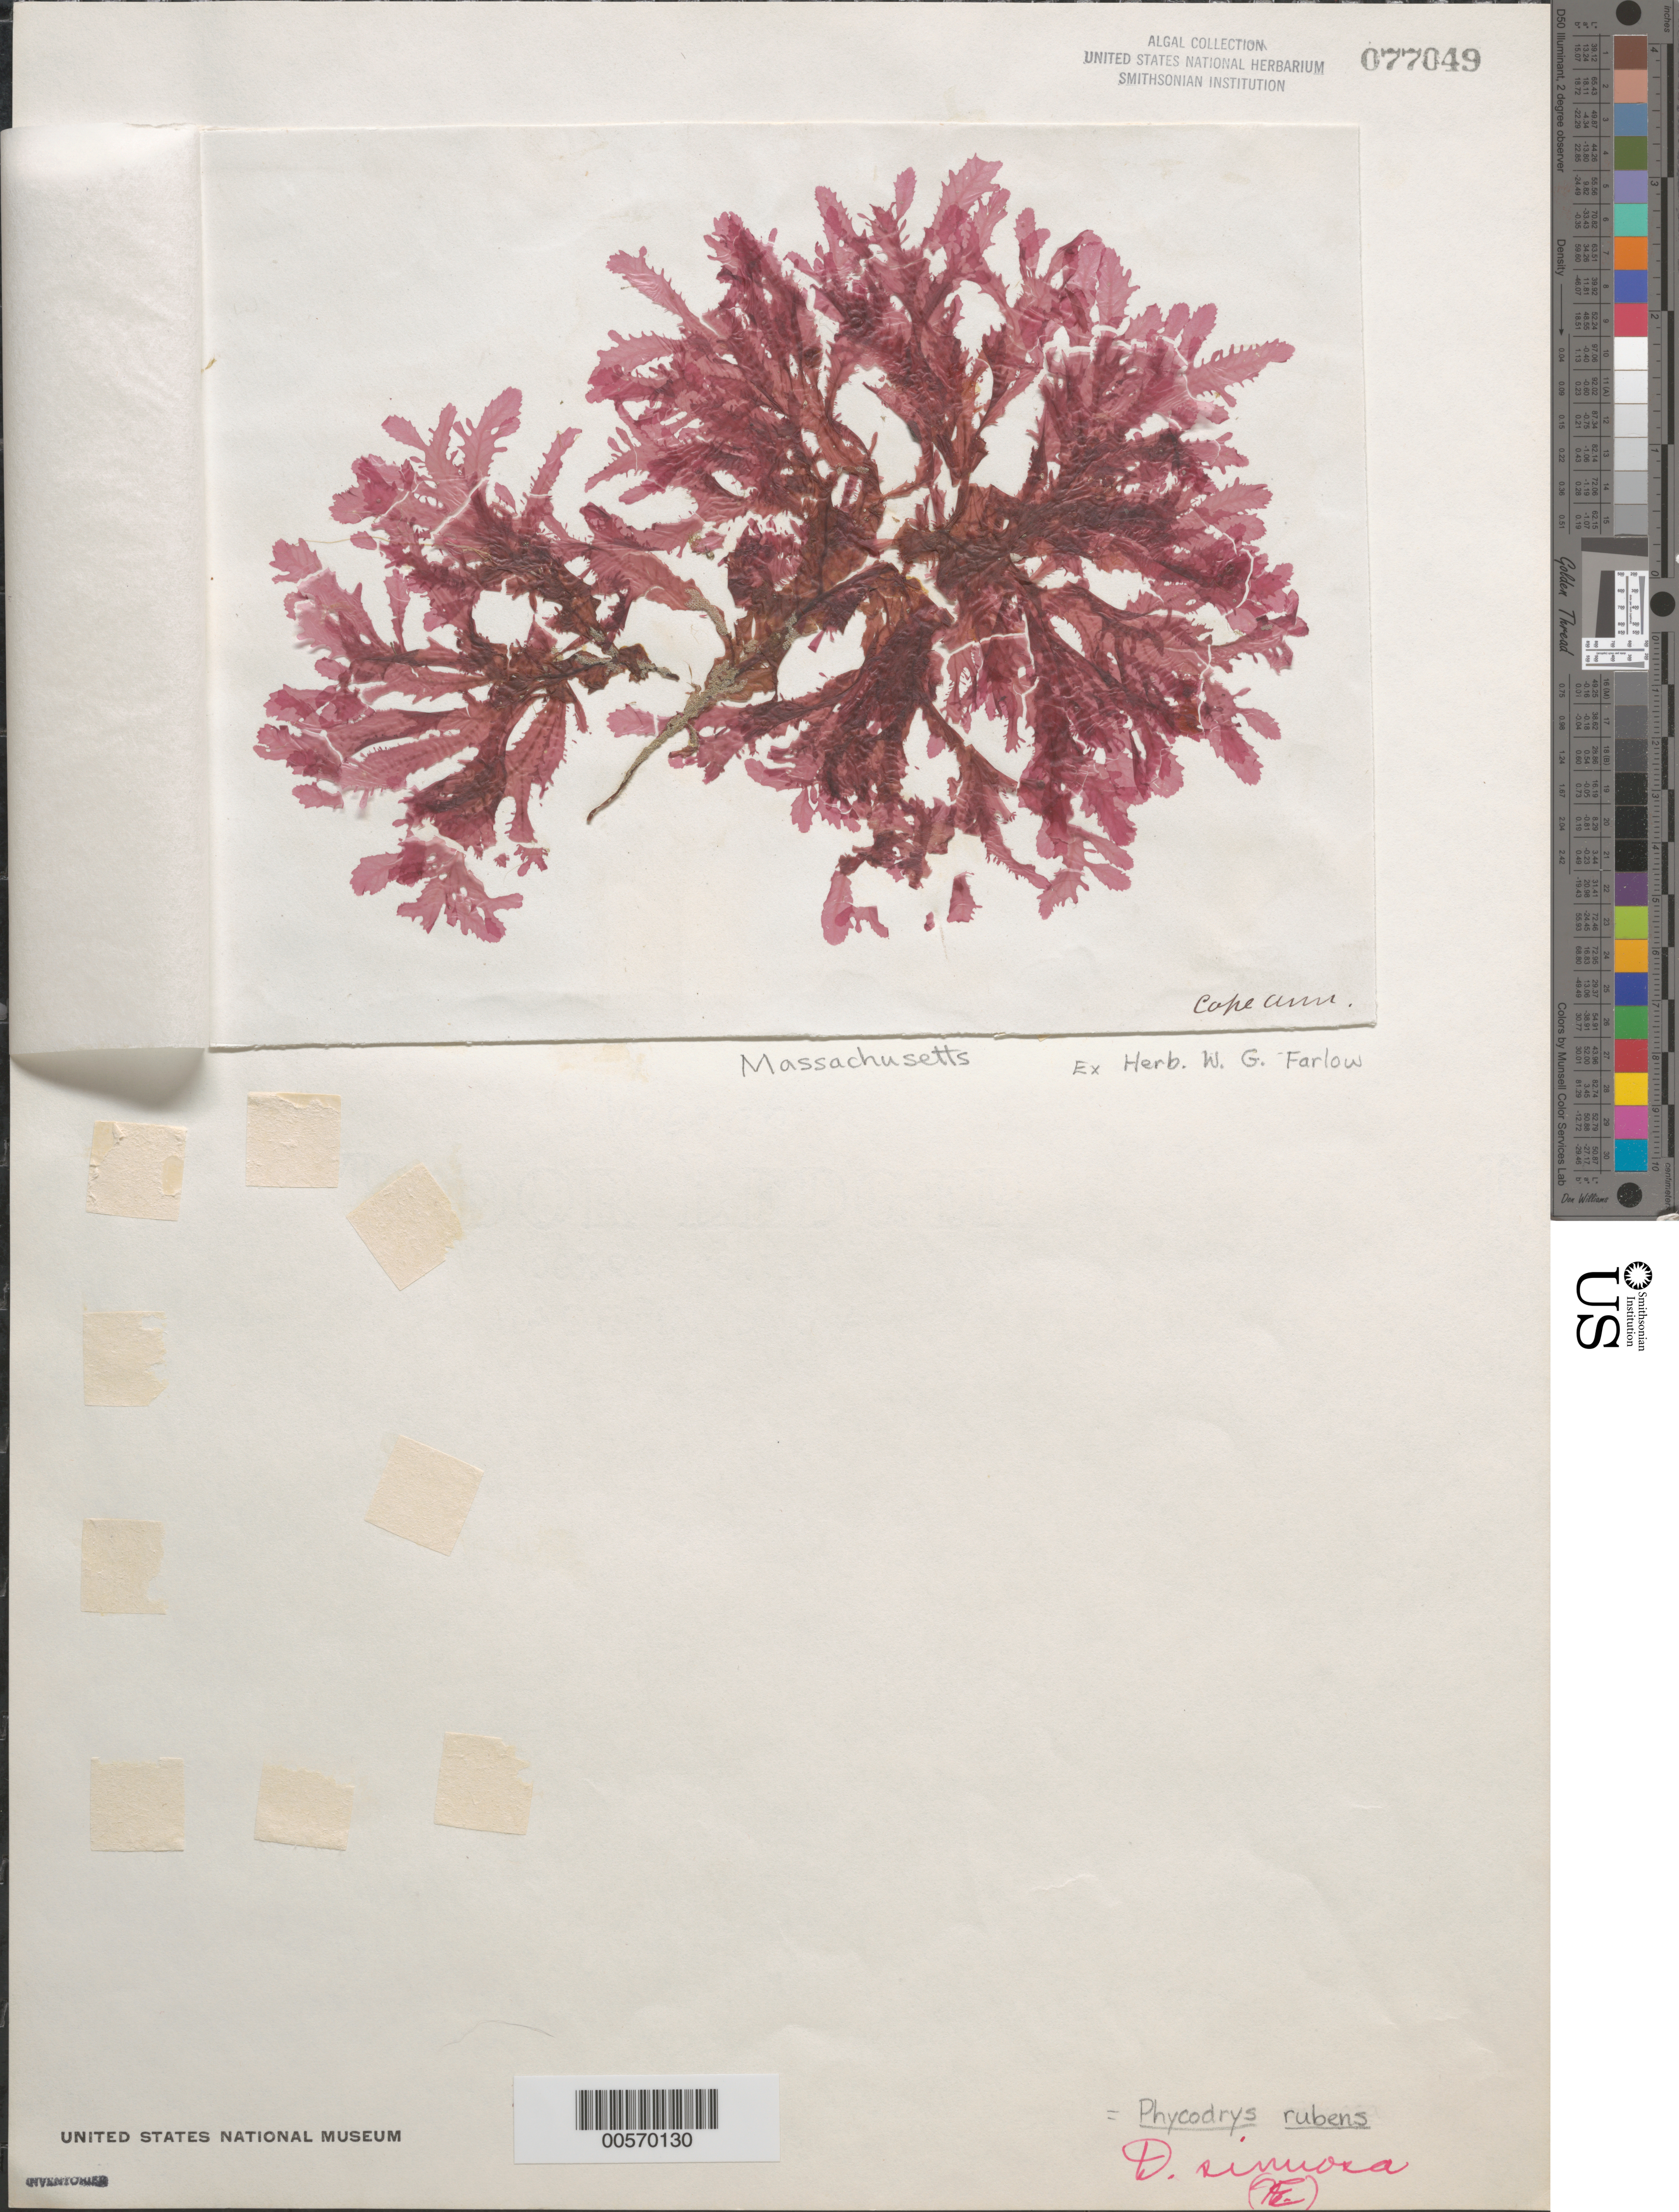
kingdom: Plantae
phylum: Rhodophyta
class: Florideophyceae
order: Ceramiales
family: Delesseriaceae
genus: Phycodrys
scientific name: Phycodrys rubens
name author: (L.) Batters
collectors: W. Farlow (Herbarium)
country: United States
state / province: Massachusetts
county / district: Essex County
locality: Cape Ann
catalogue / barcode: US 77049